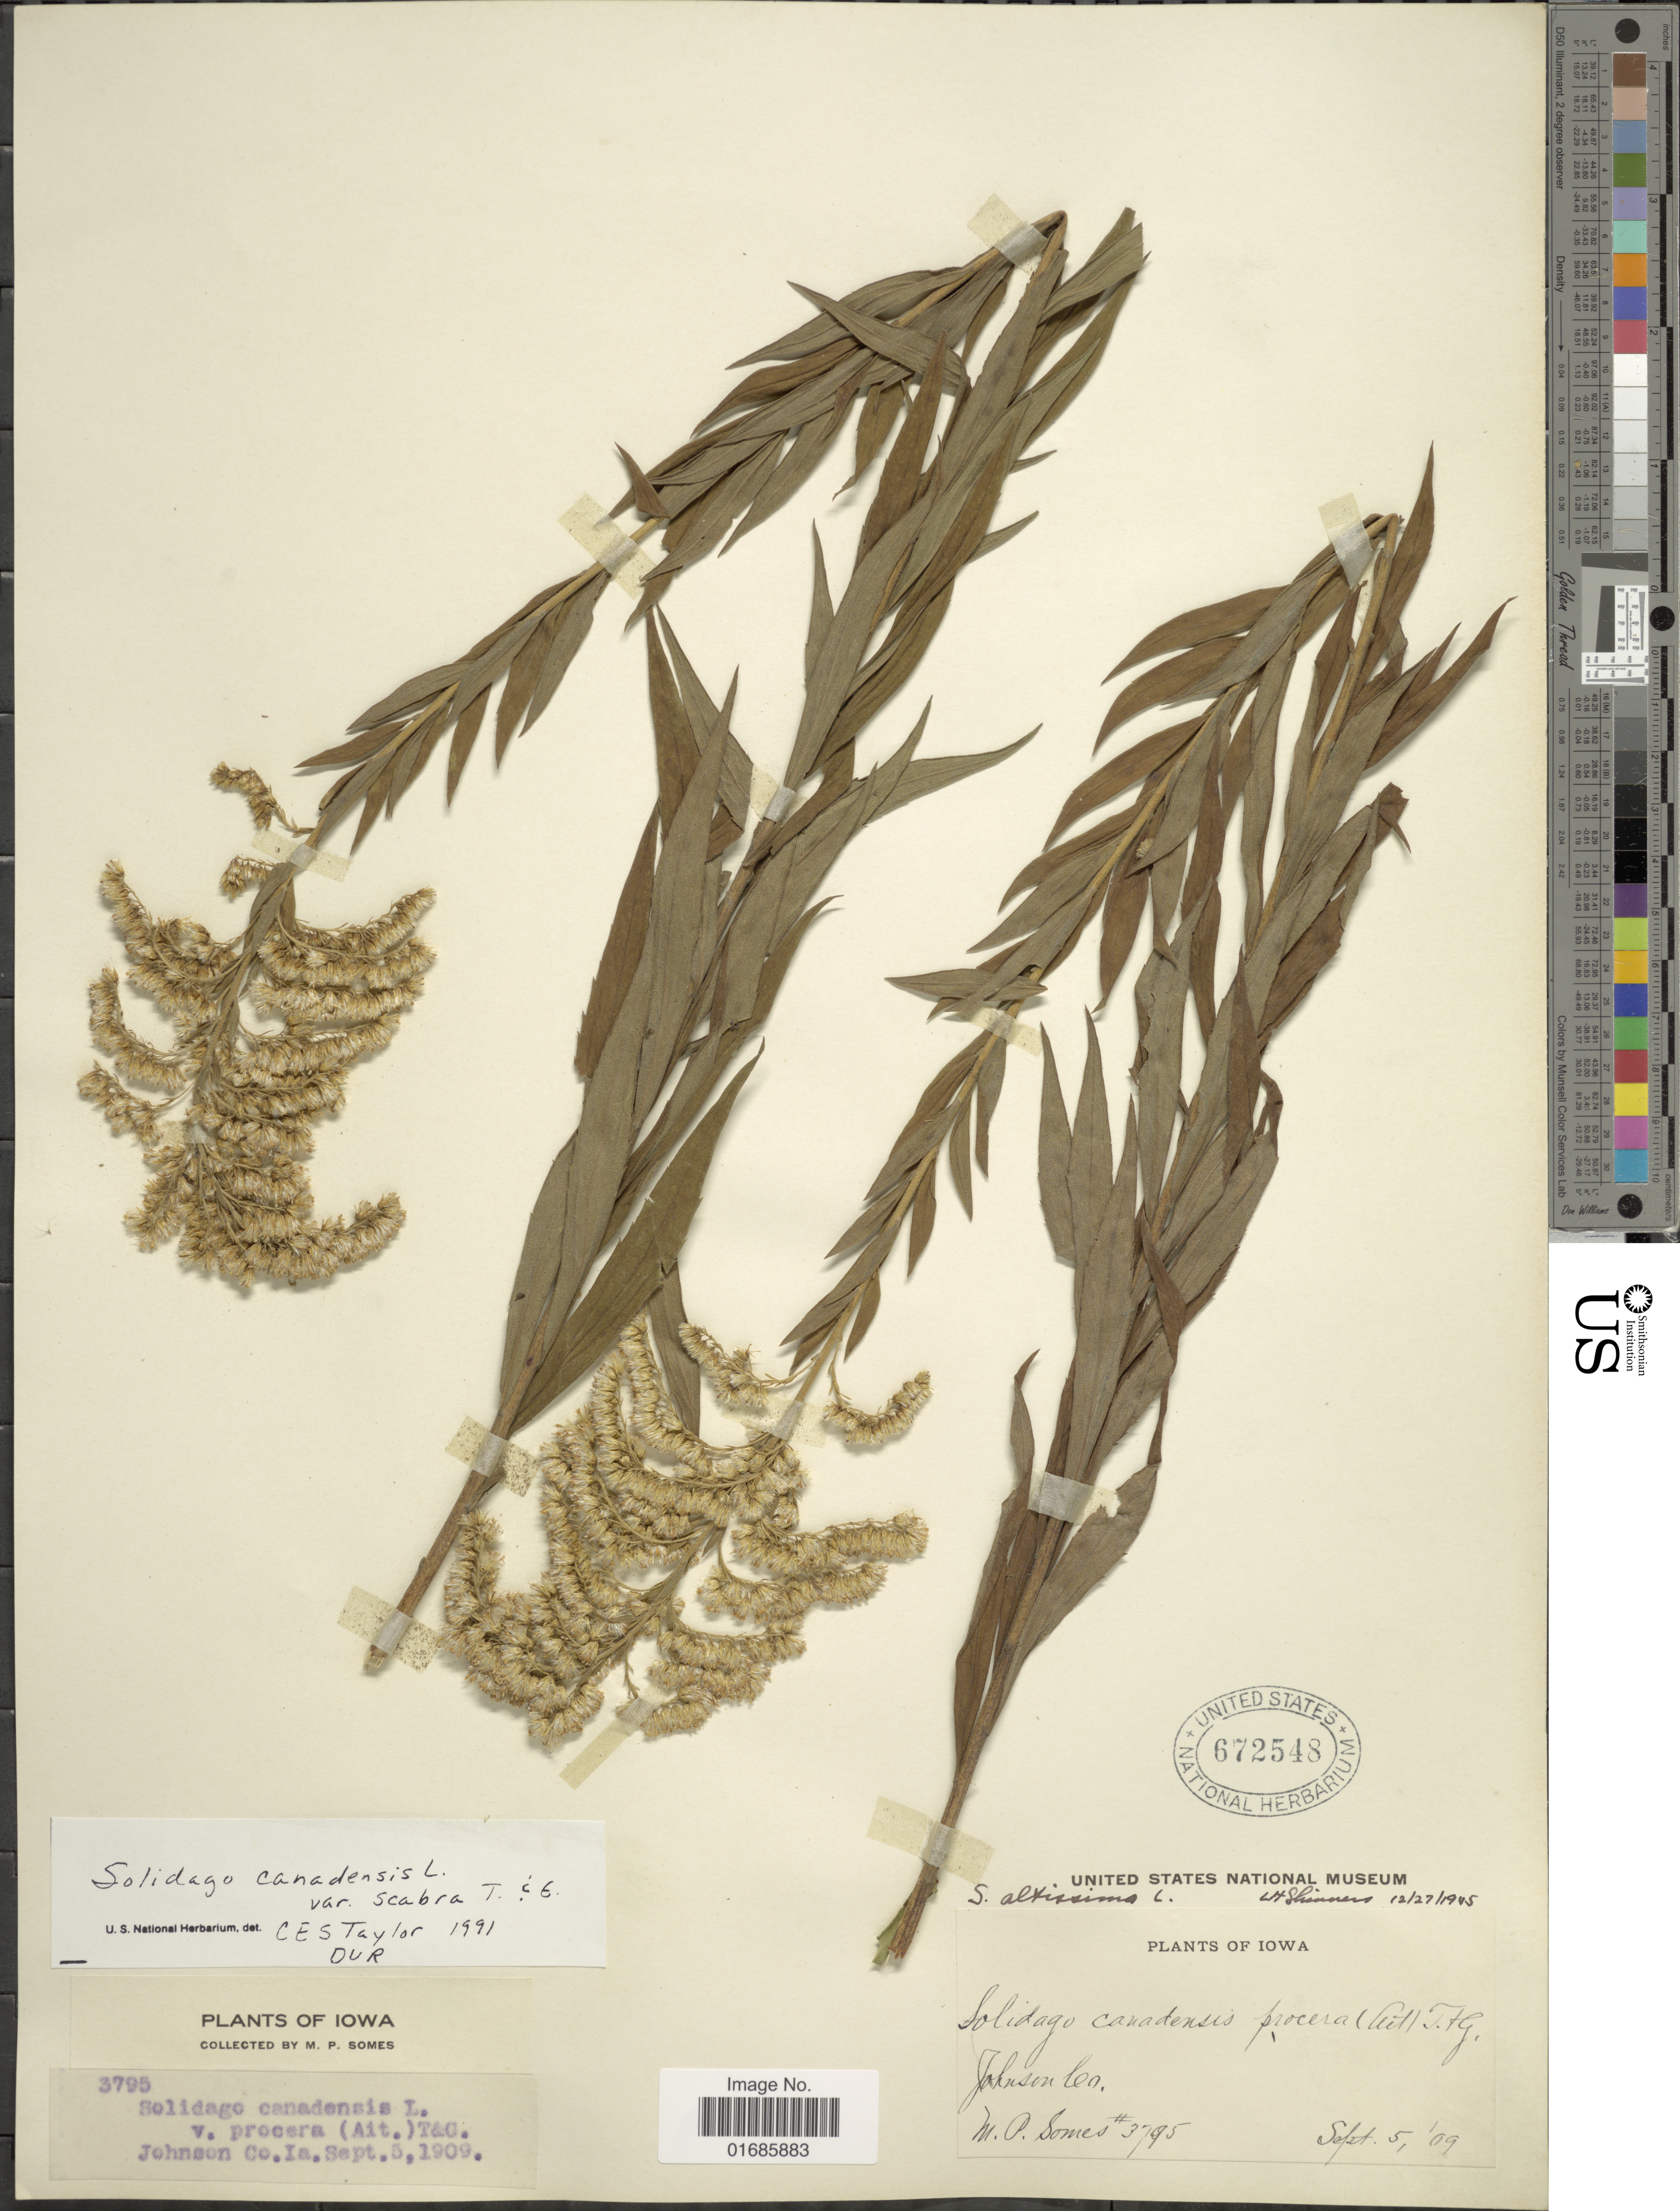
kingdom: Plantae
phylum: Tracheophyta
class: Magnoliopsida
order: Asterales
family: Asteraceae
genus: Solidago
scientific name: Solidago canadensis var. scabra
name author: (Muhl. ex Willd.) Torr. & A. Gray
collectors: M. Somes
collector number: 3795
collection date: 1909-09-05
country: United States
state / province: Iowa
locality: Johnson Co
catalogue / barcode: US 672548